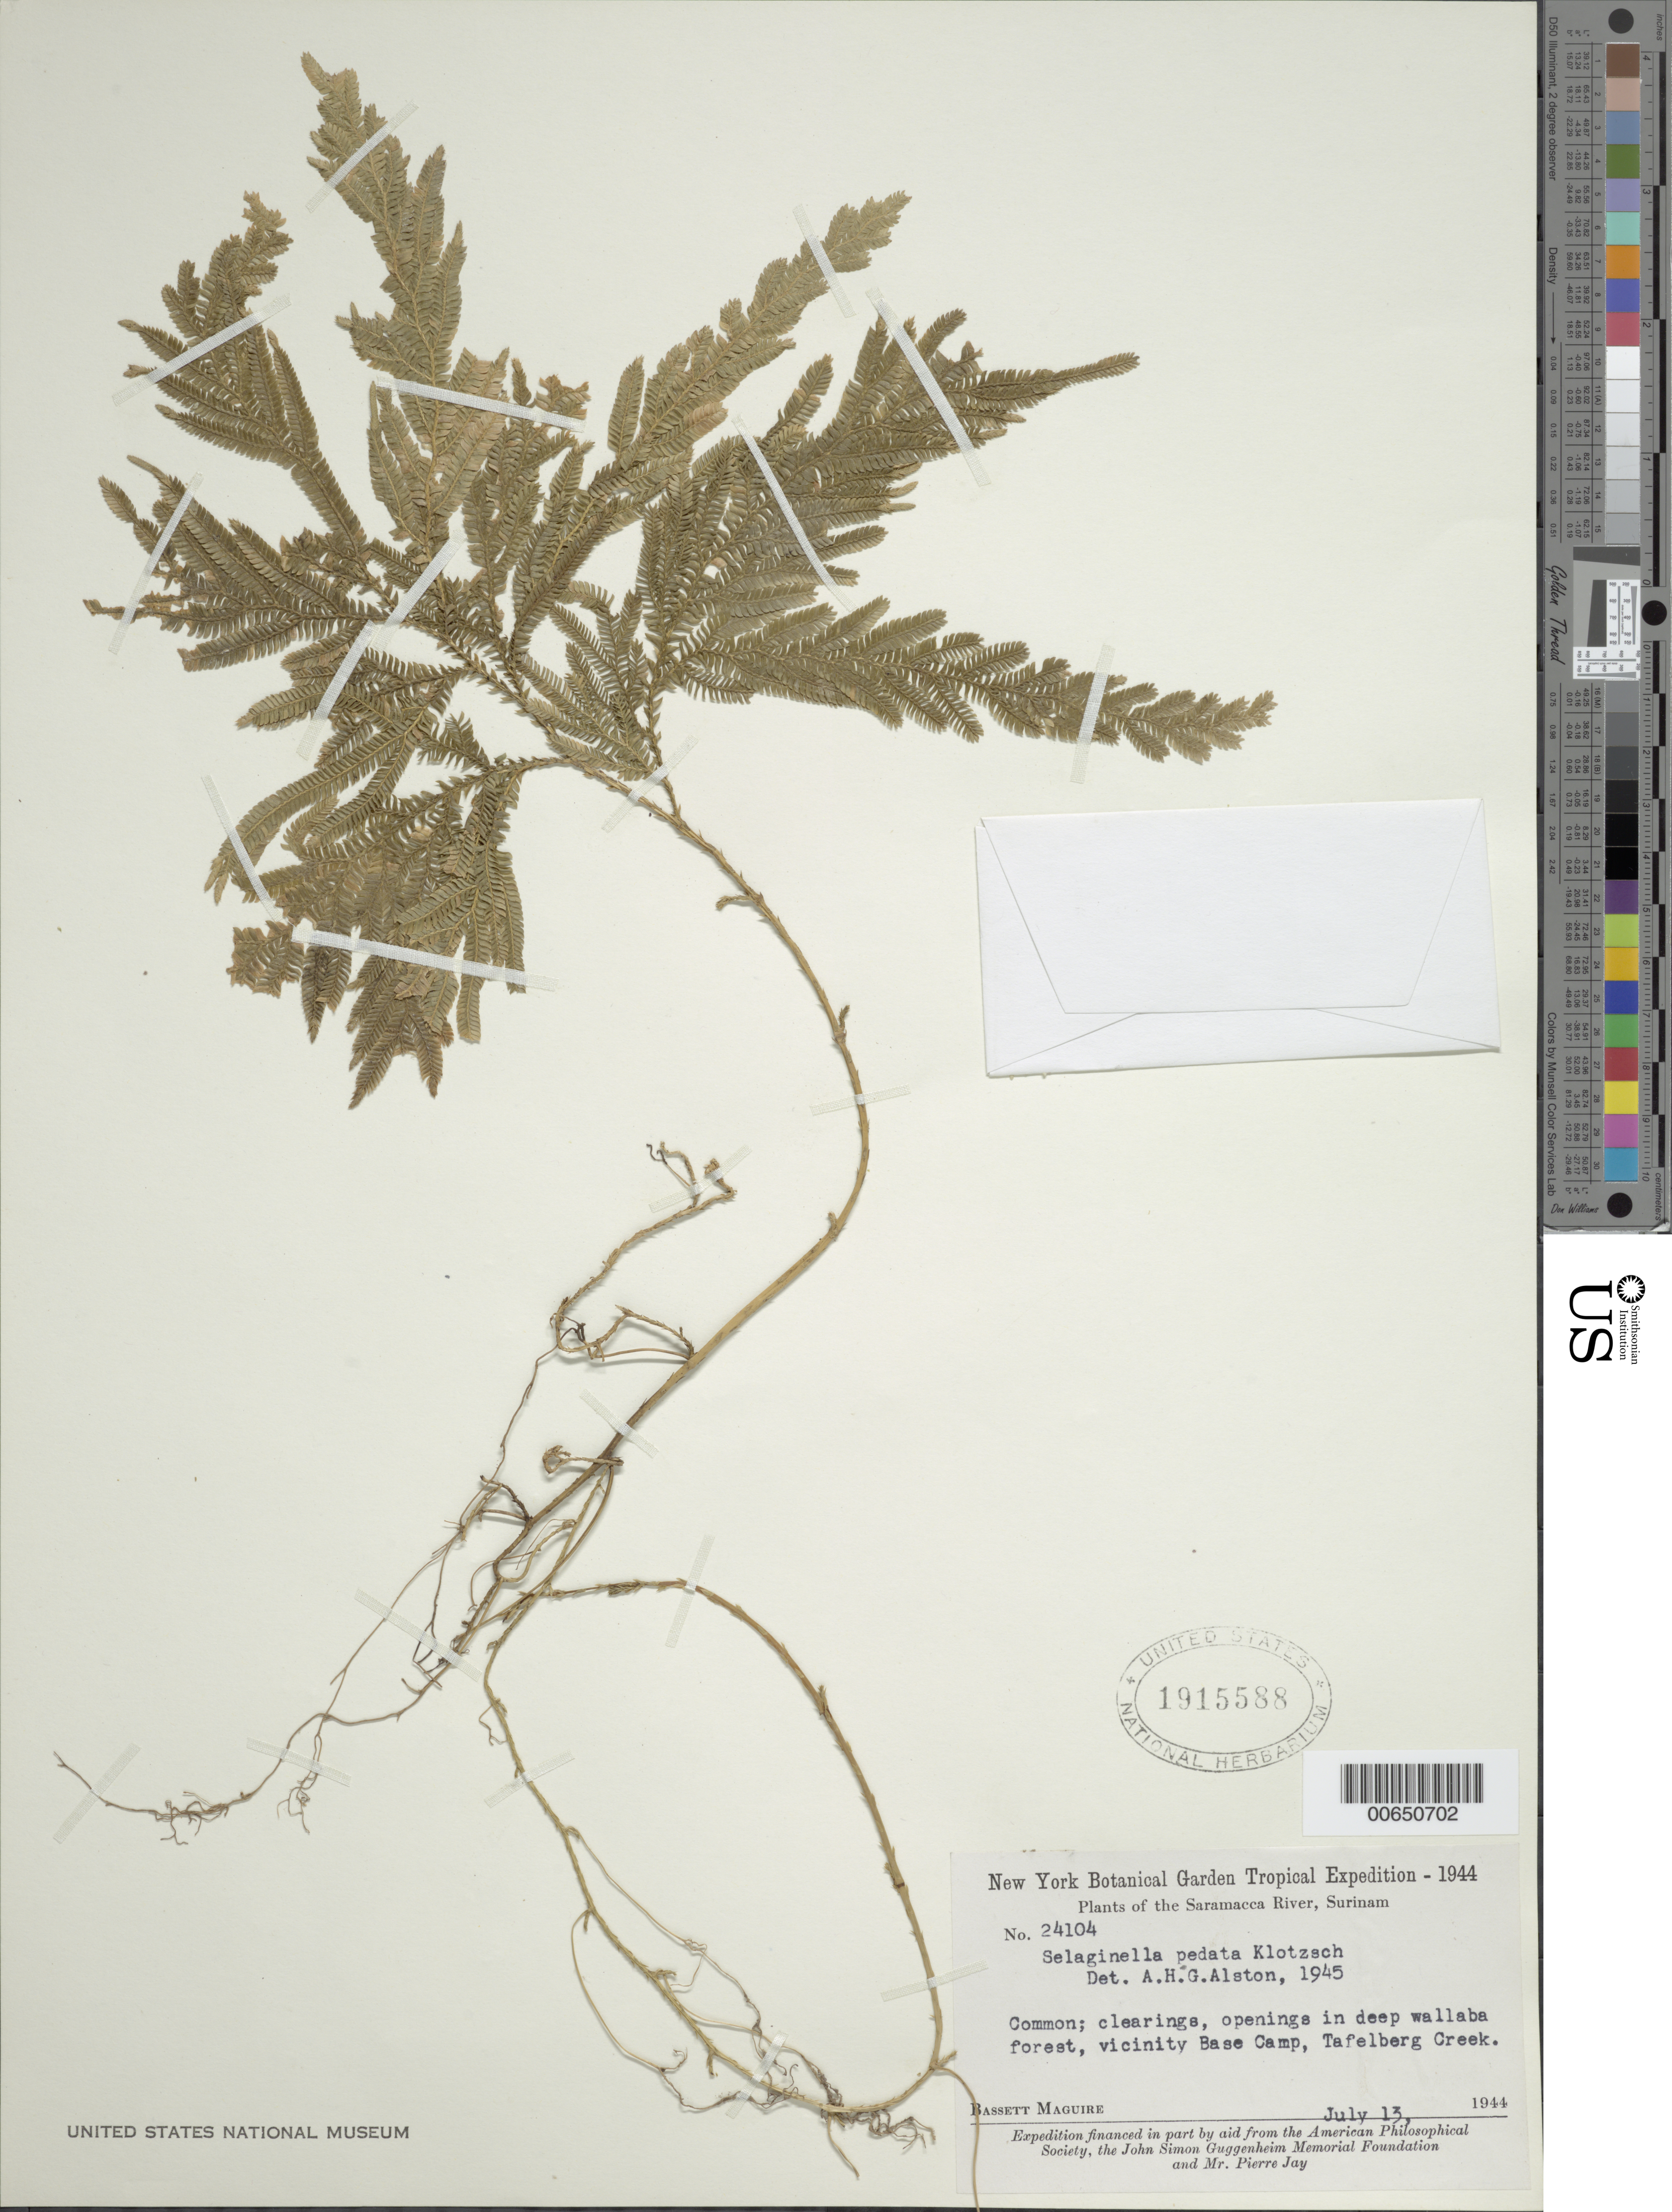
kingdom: Plantae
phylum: Tracheophyta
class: Lycopodiopsida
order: Selaginellales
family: Selaginellaceae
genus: Selaginella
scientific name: Selaginella pedata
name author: Klotzsch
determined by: Alston, A. H. G.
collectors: B. Maguire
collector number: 24104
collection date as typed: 13-Jul-44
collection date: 1944-07-13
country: Suriname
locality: Saramacca River, Tafelberg Creek, vicinity of Base Camp 1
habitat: Clearings, openings in deep Wallaba forest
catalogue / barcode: US 1915588